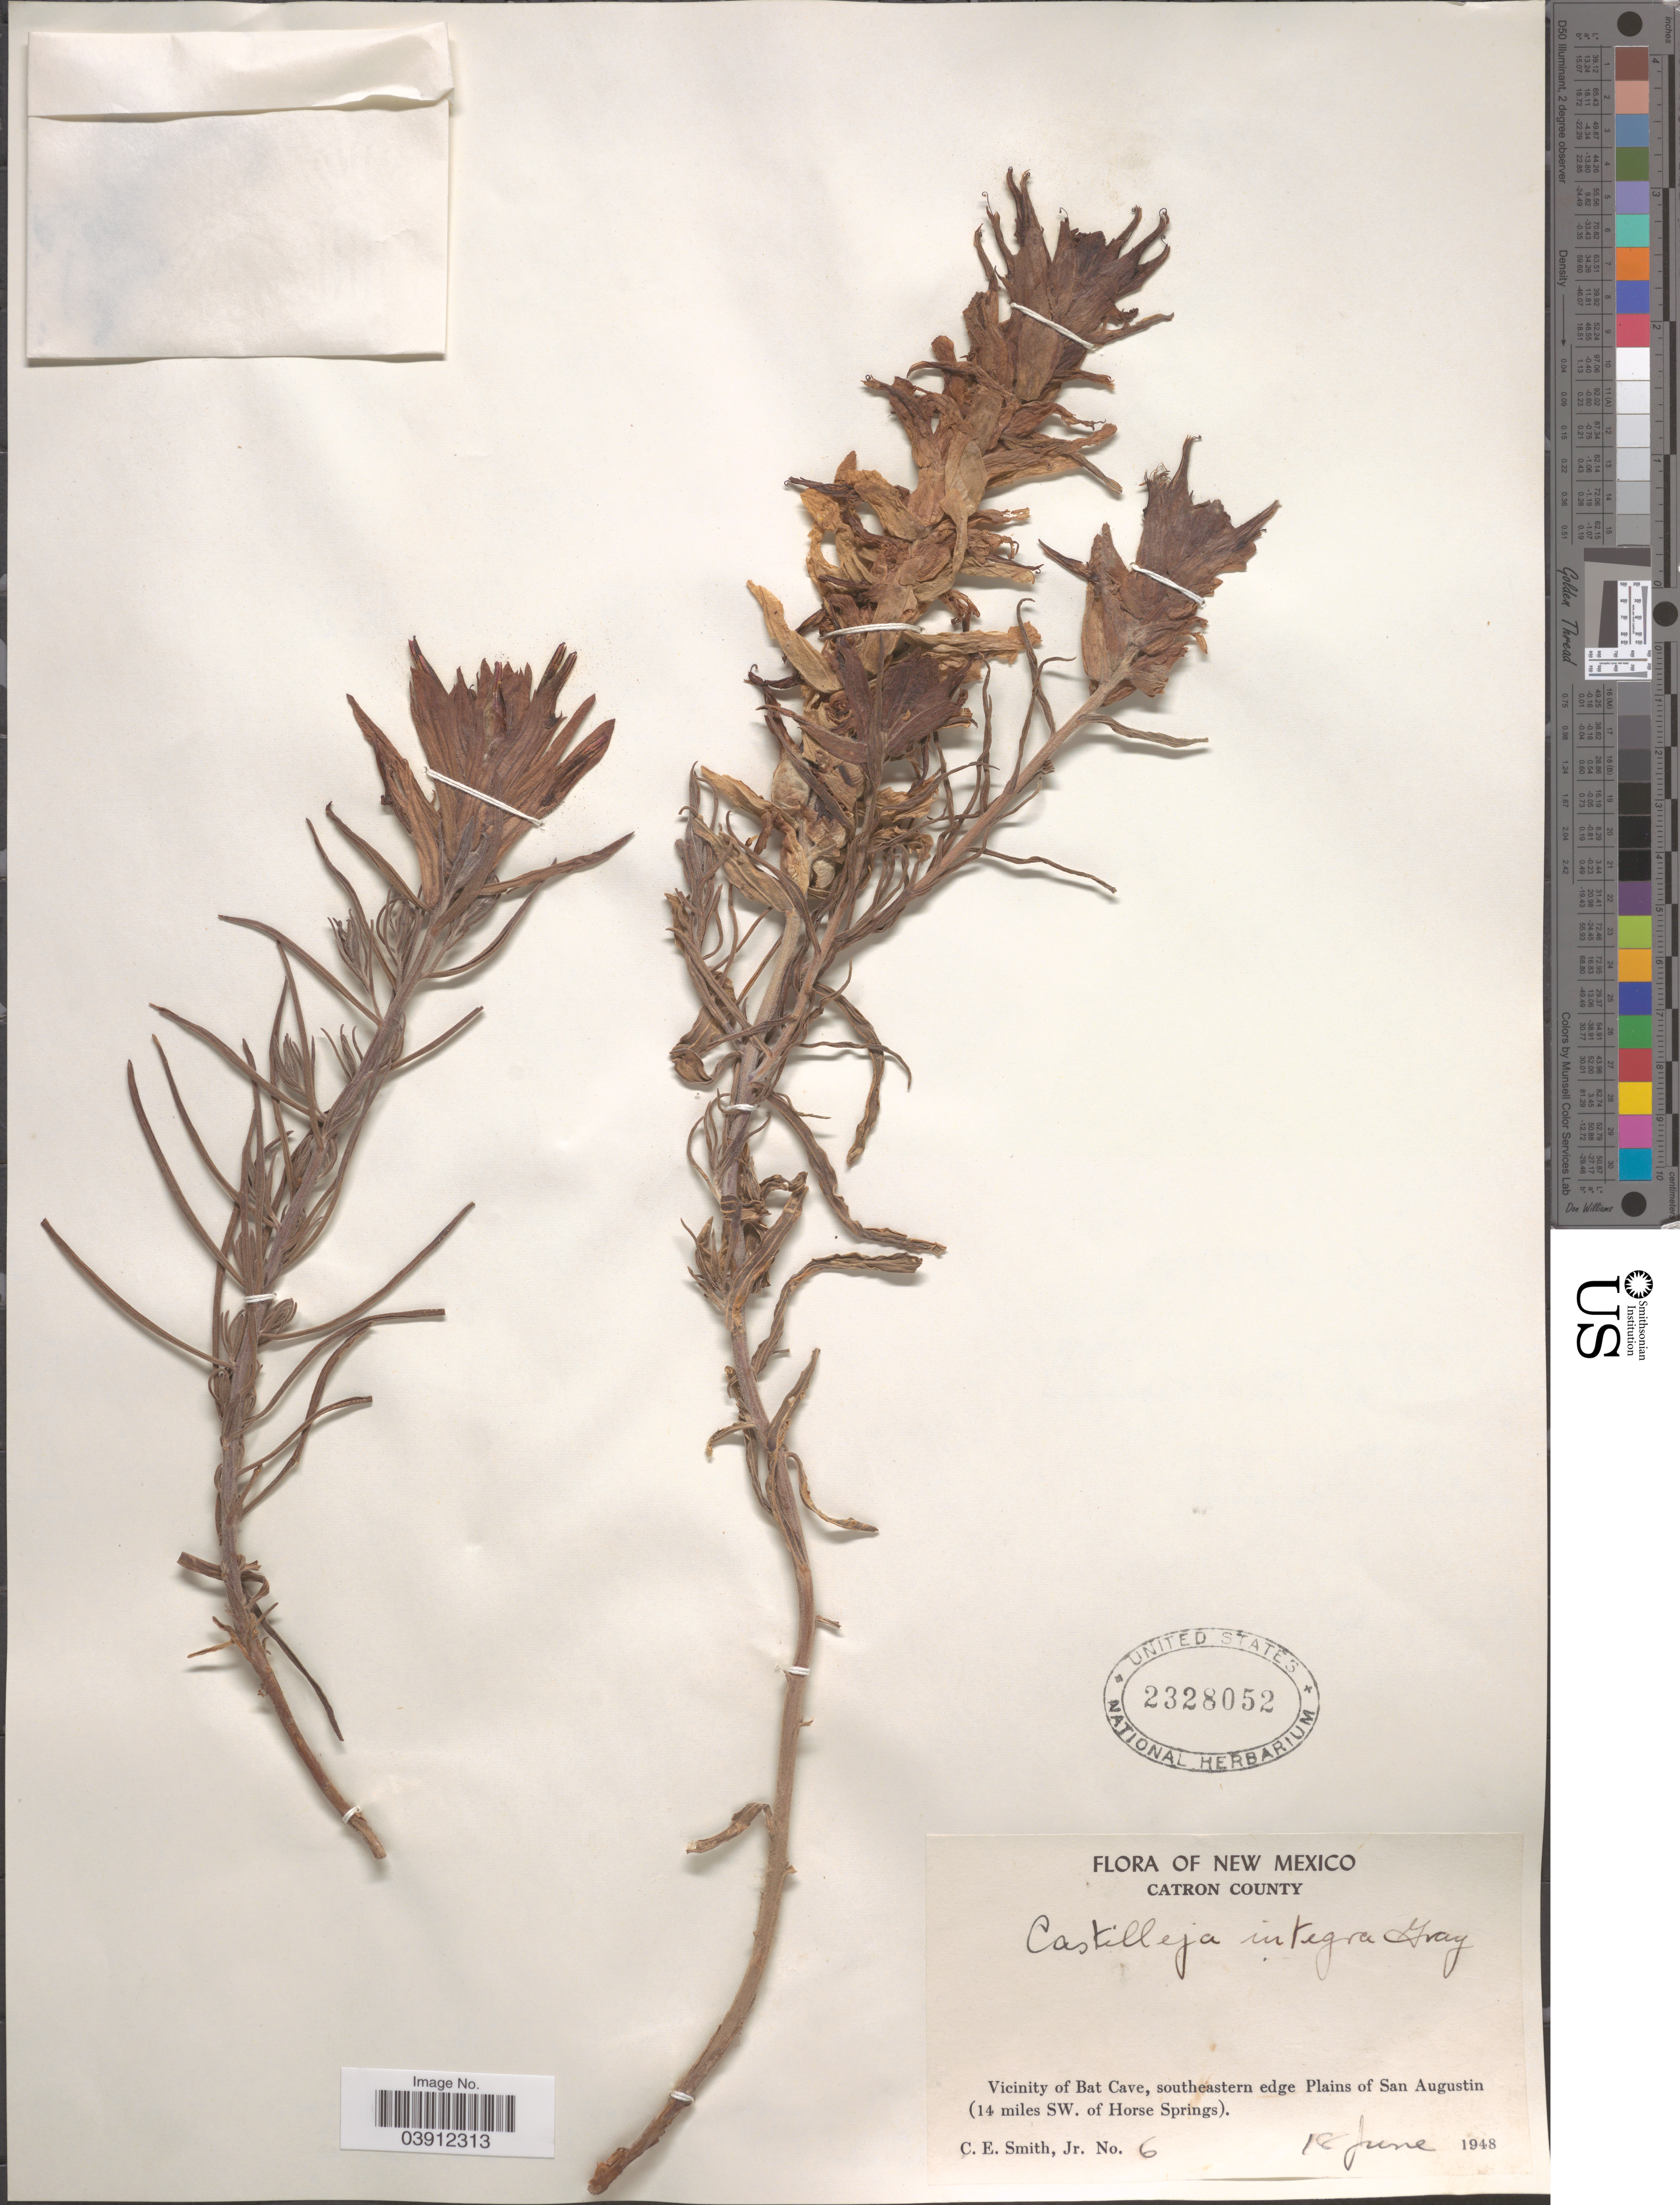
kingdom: Plantae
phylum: Tracheophyta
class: Magnoliopsida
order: Lamiales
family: Orobanchaceae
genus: Castilleja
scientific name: Castilleja integra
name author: A. Gray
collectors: C. E. Smith Jr.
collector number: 6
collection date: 1948-06-18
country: United States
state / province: New Mexico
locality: Catron County. Vicinity of Bat Cave, southeastern edge of Plains of San Augustin (14 miles SW. of Horse Springs).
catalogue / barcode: US 2328052